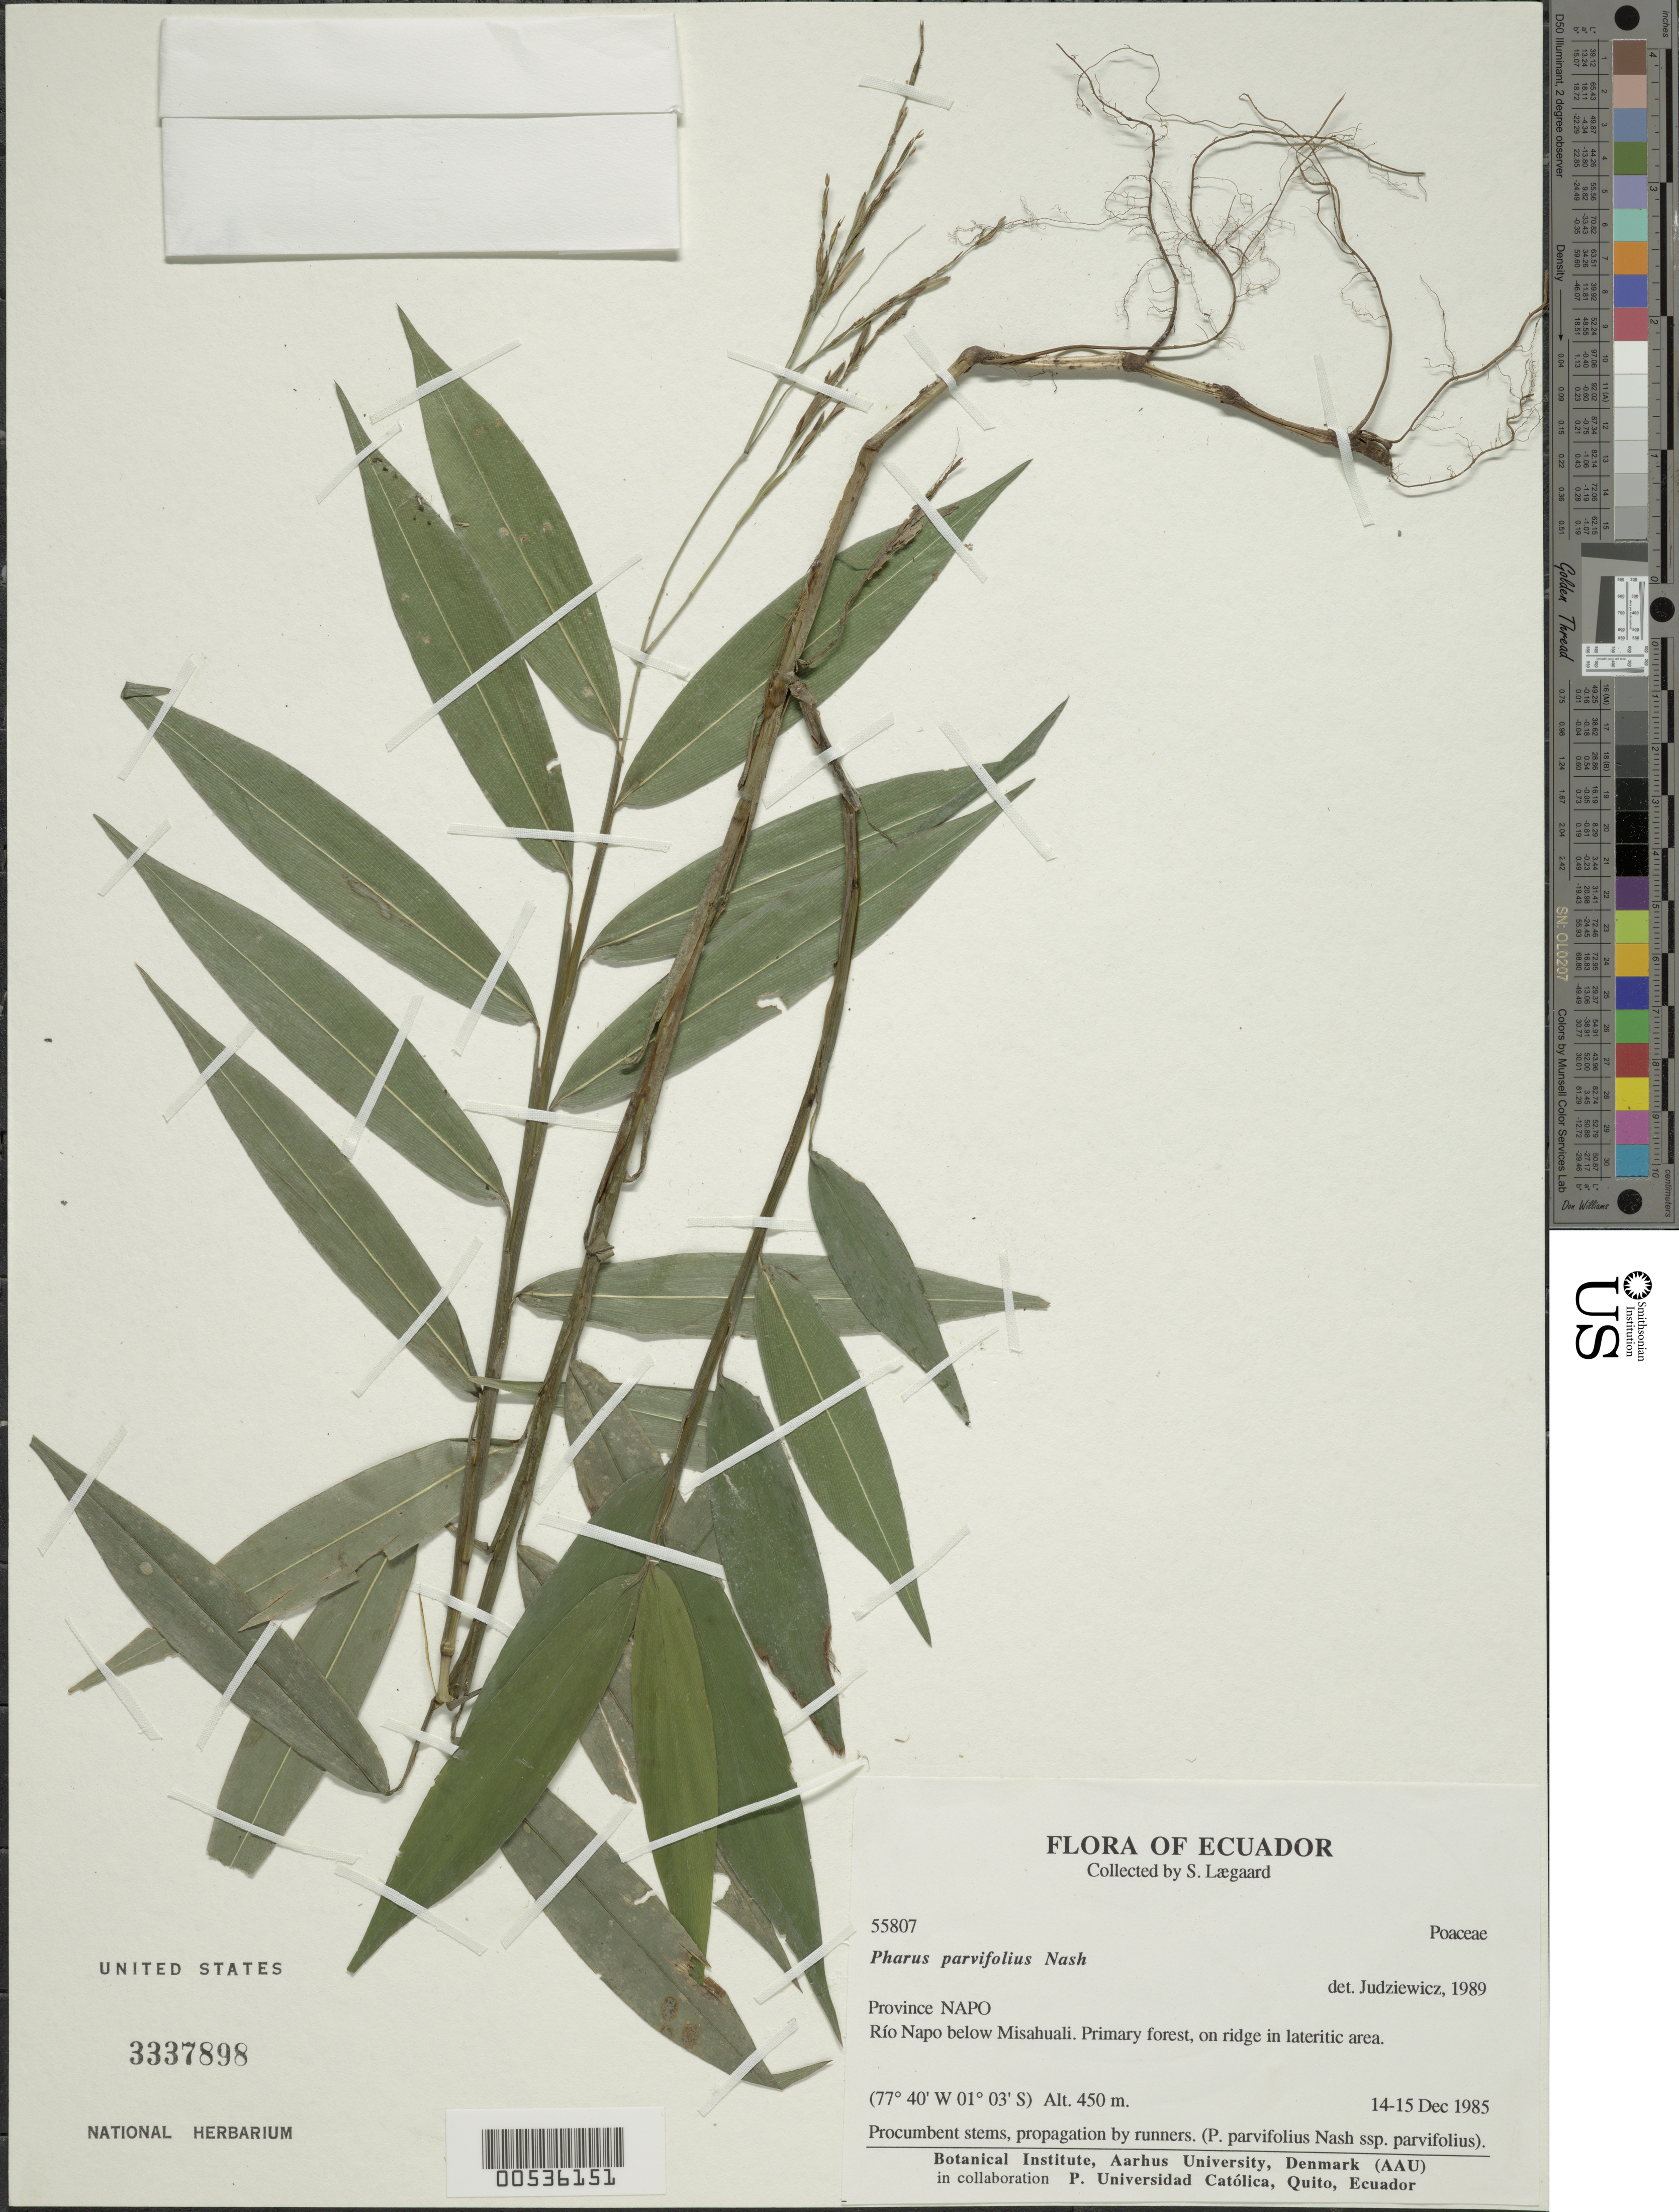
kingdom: Plantae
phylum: Tracheophyta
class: Liliopsida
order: Poales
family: Poaceae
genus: Pharus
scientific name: Pharus parvifolius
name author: Nash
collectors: S. Lægaard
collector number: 55807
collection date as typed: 14 Dec 1985 to 15 Dec 1985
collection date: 1985-12-14/1985-12-15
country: Ecuador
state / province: Napo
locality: Rio Napo below misahuali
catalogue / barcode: US 3337898